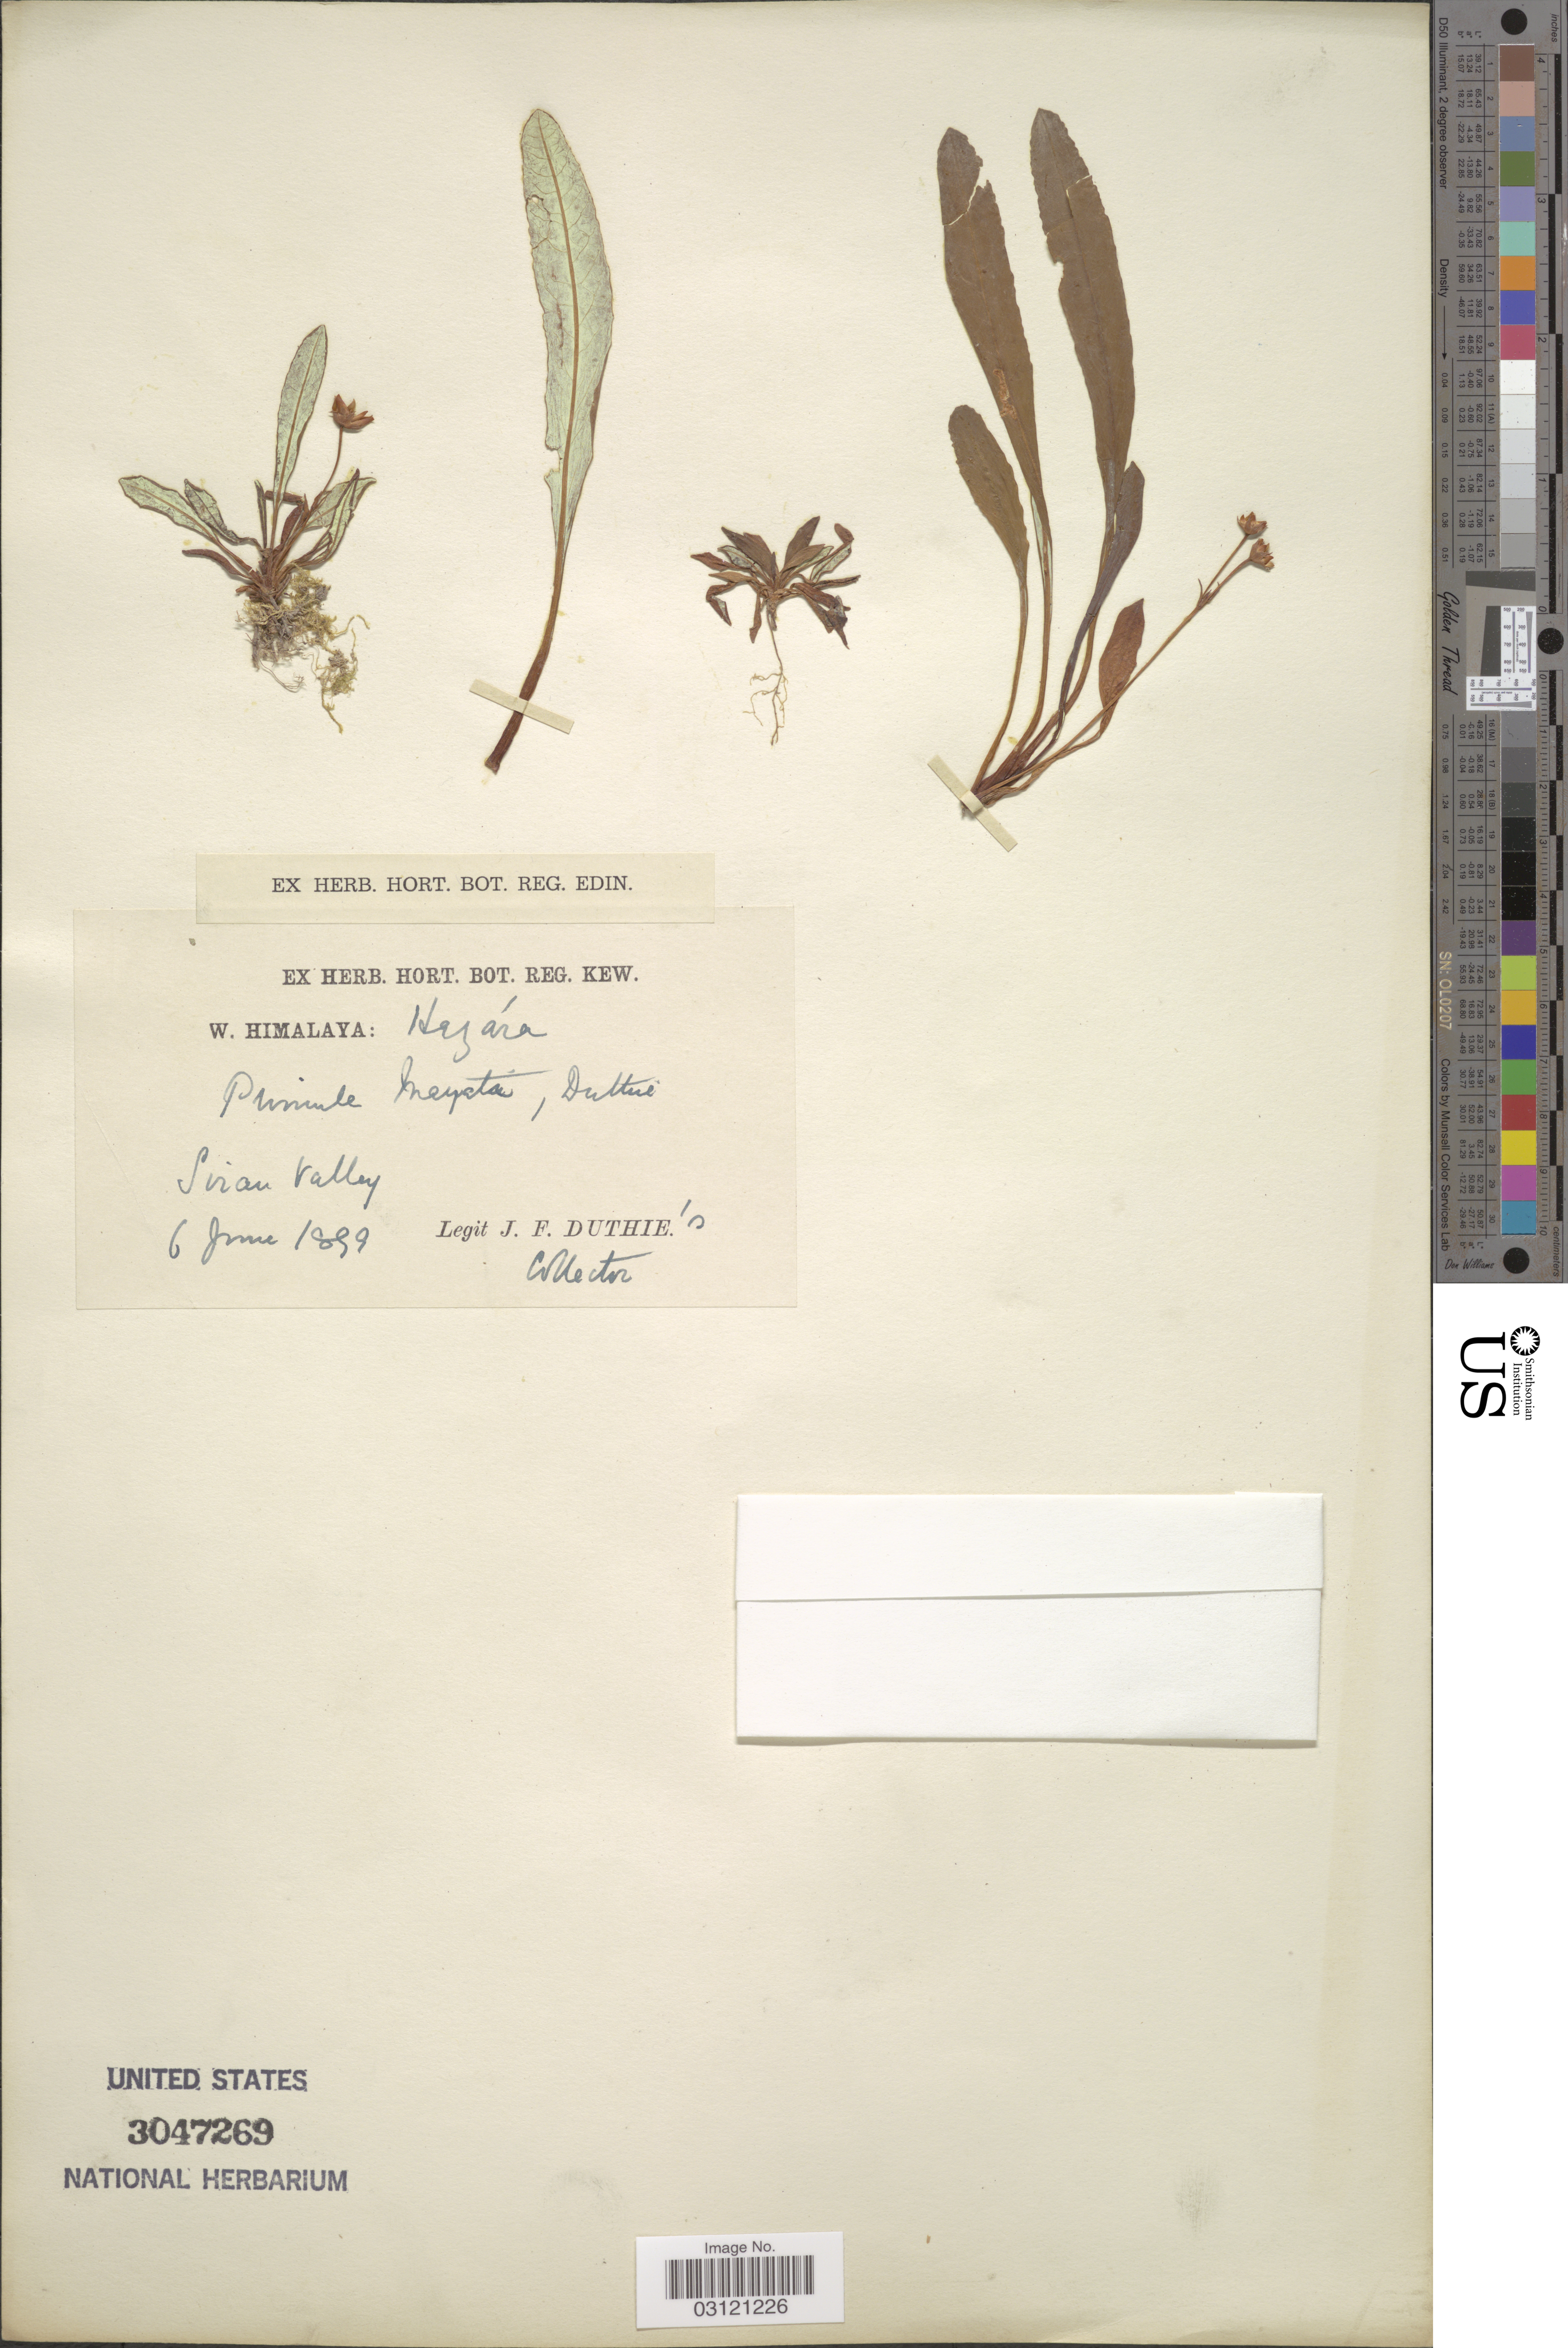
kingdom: Plantae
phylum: Tracheophyta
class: Magnoliopsida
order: Ericales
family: Primulaceae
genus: Primula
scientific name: Primula inayatii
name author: Duthie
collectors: J. F. Duthie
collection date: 1899-06-06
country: Pakistan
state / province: Khyber Pakhtunkhwa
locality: W. Himalaya: Hazara, Siran Valley.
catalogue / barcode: US 3047269